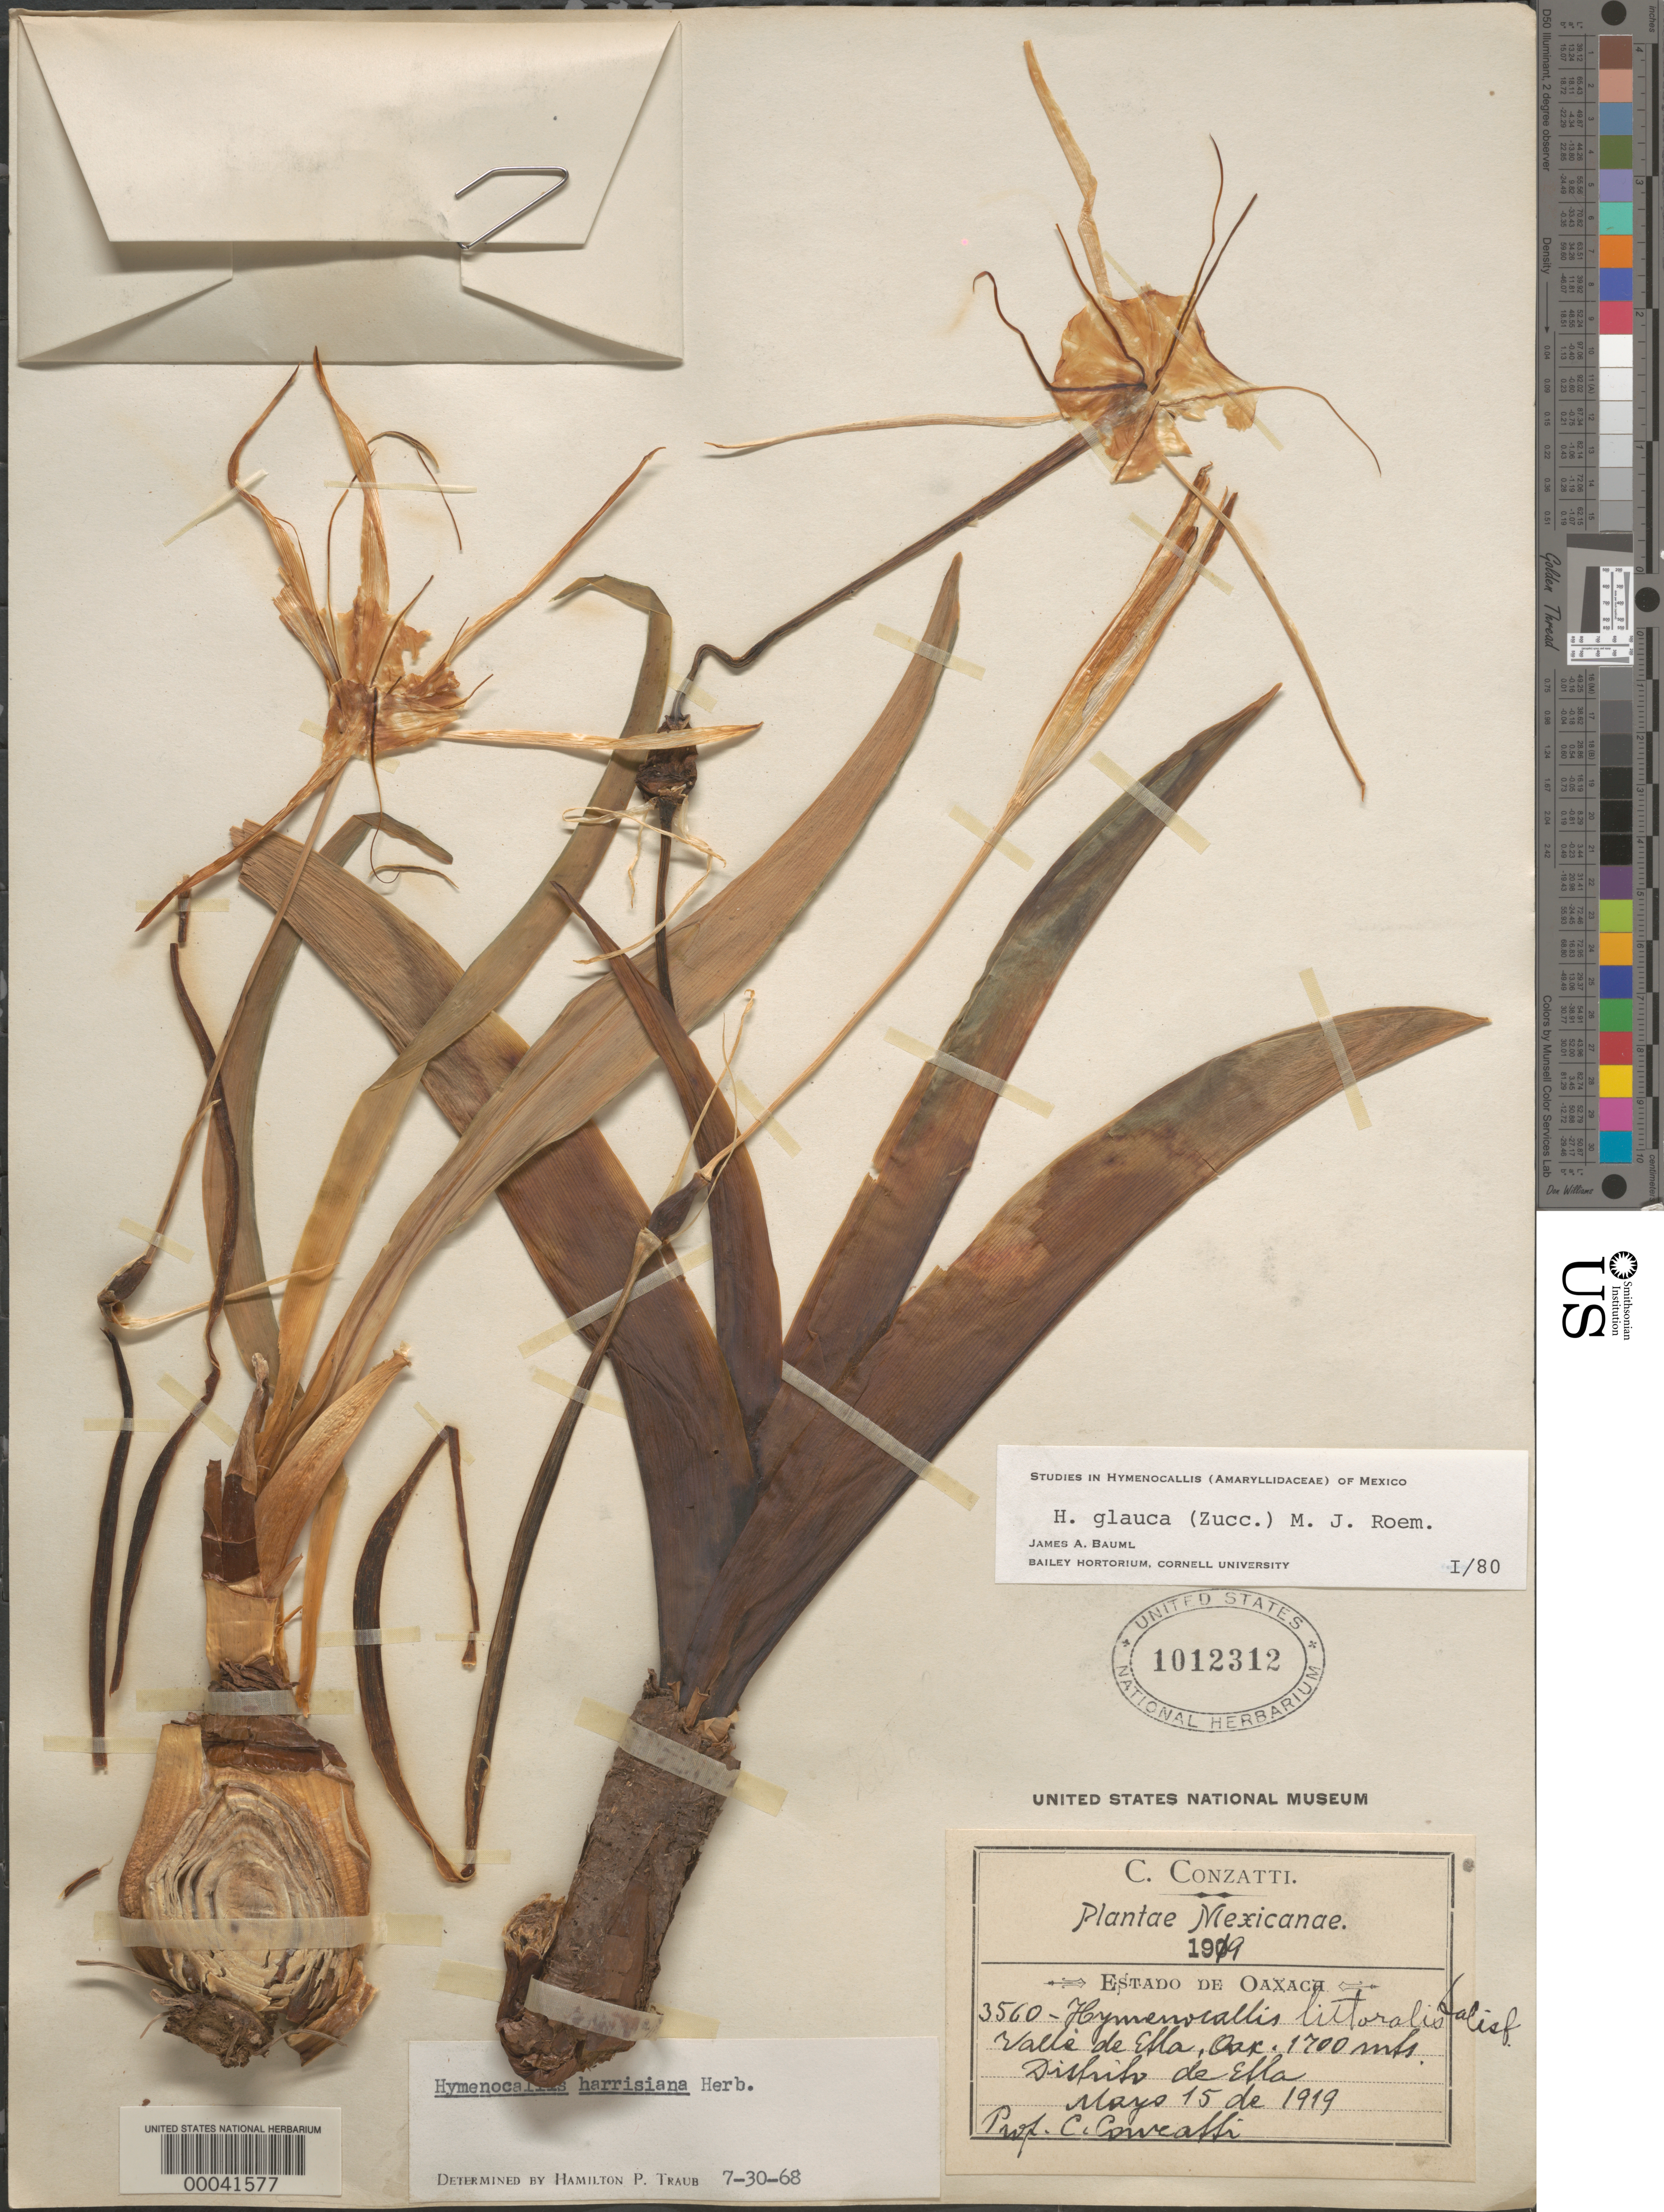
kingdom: Plantae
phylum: Tracheophyta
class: Liliopsida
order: Asparagales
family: Amaryllidaceae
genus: Hymenocallis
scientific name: Hymenocallis choretis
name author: Hemsl.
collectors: C. Conzatti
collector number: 3560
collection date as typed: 15 May 1919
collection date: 1919-05-15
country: Mexico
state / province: Oaxaca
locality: Ella mun. (?), valle de ella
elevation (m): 1700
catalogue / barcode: US 1012312